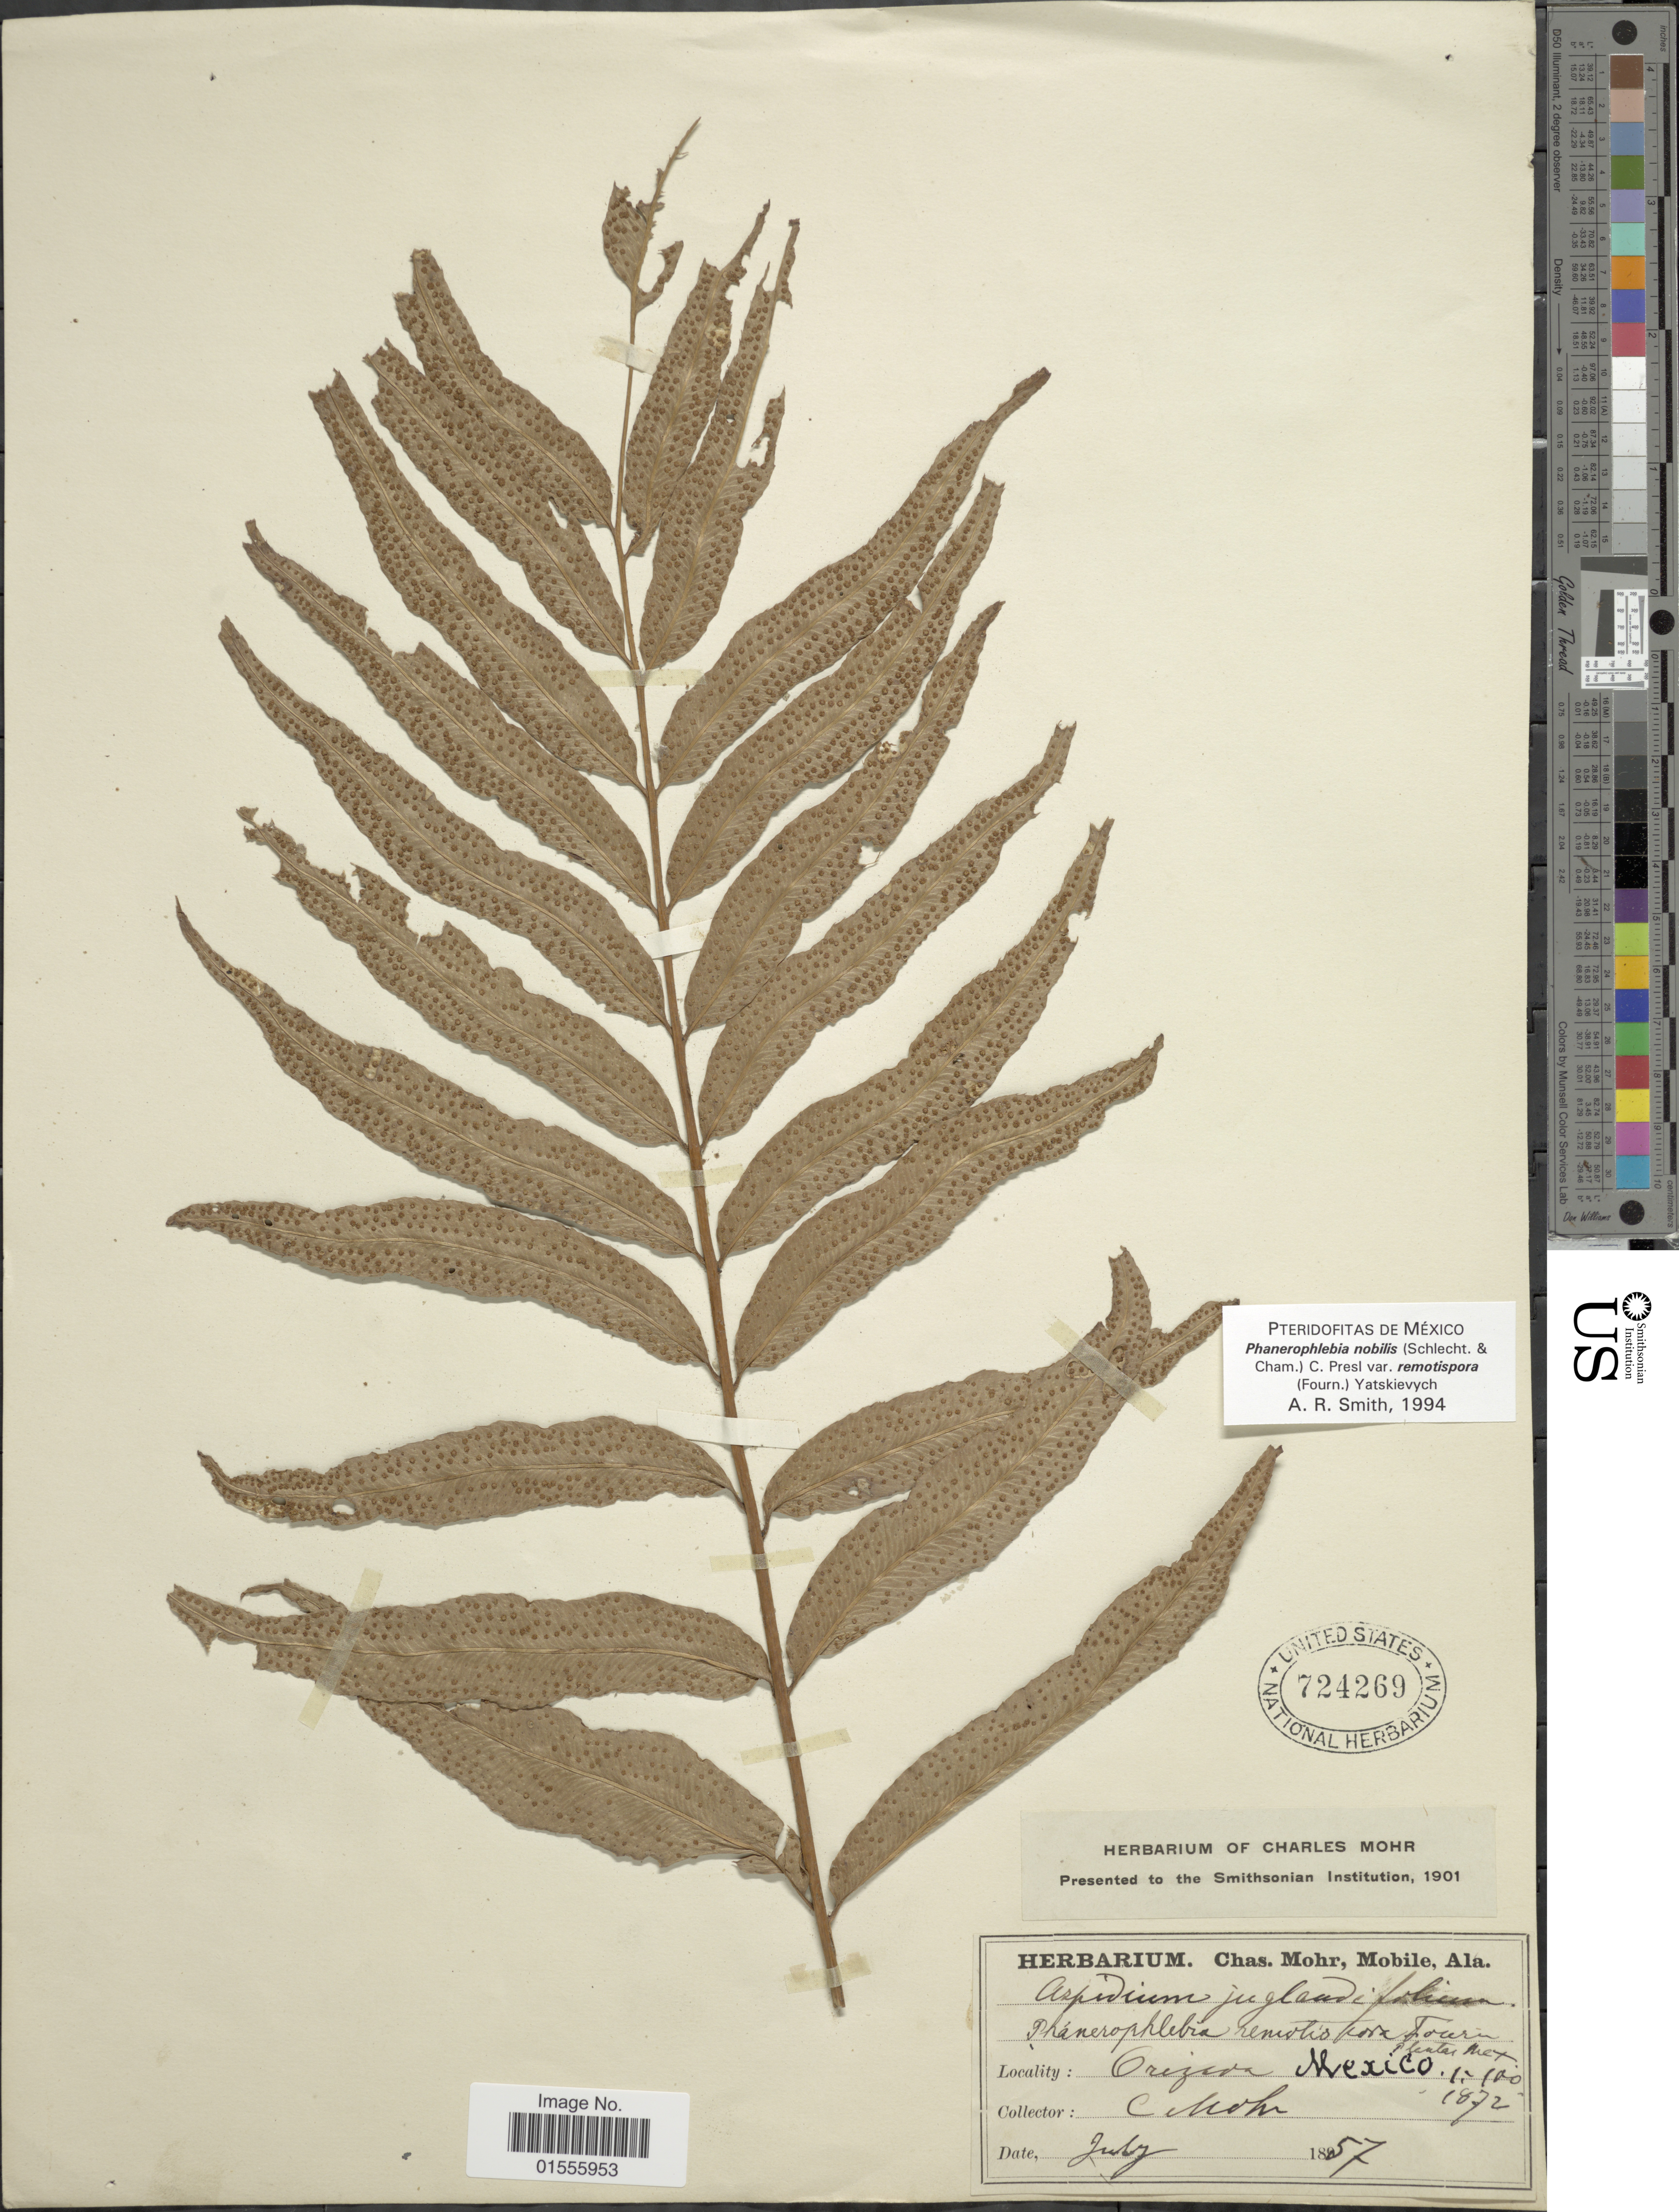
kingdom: Plantae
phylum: Tracheophyta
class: Polypodiopsida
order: Polypodiales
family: Dryopteridaceae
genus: Phanerophlebia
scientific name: Phanerophlebia remotispora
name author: E. Fourn.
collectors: C. T. Mohr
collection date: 1857-07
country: Mexico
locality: Orizaba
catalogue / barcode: US 724269